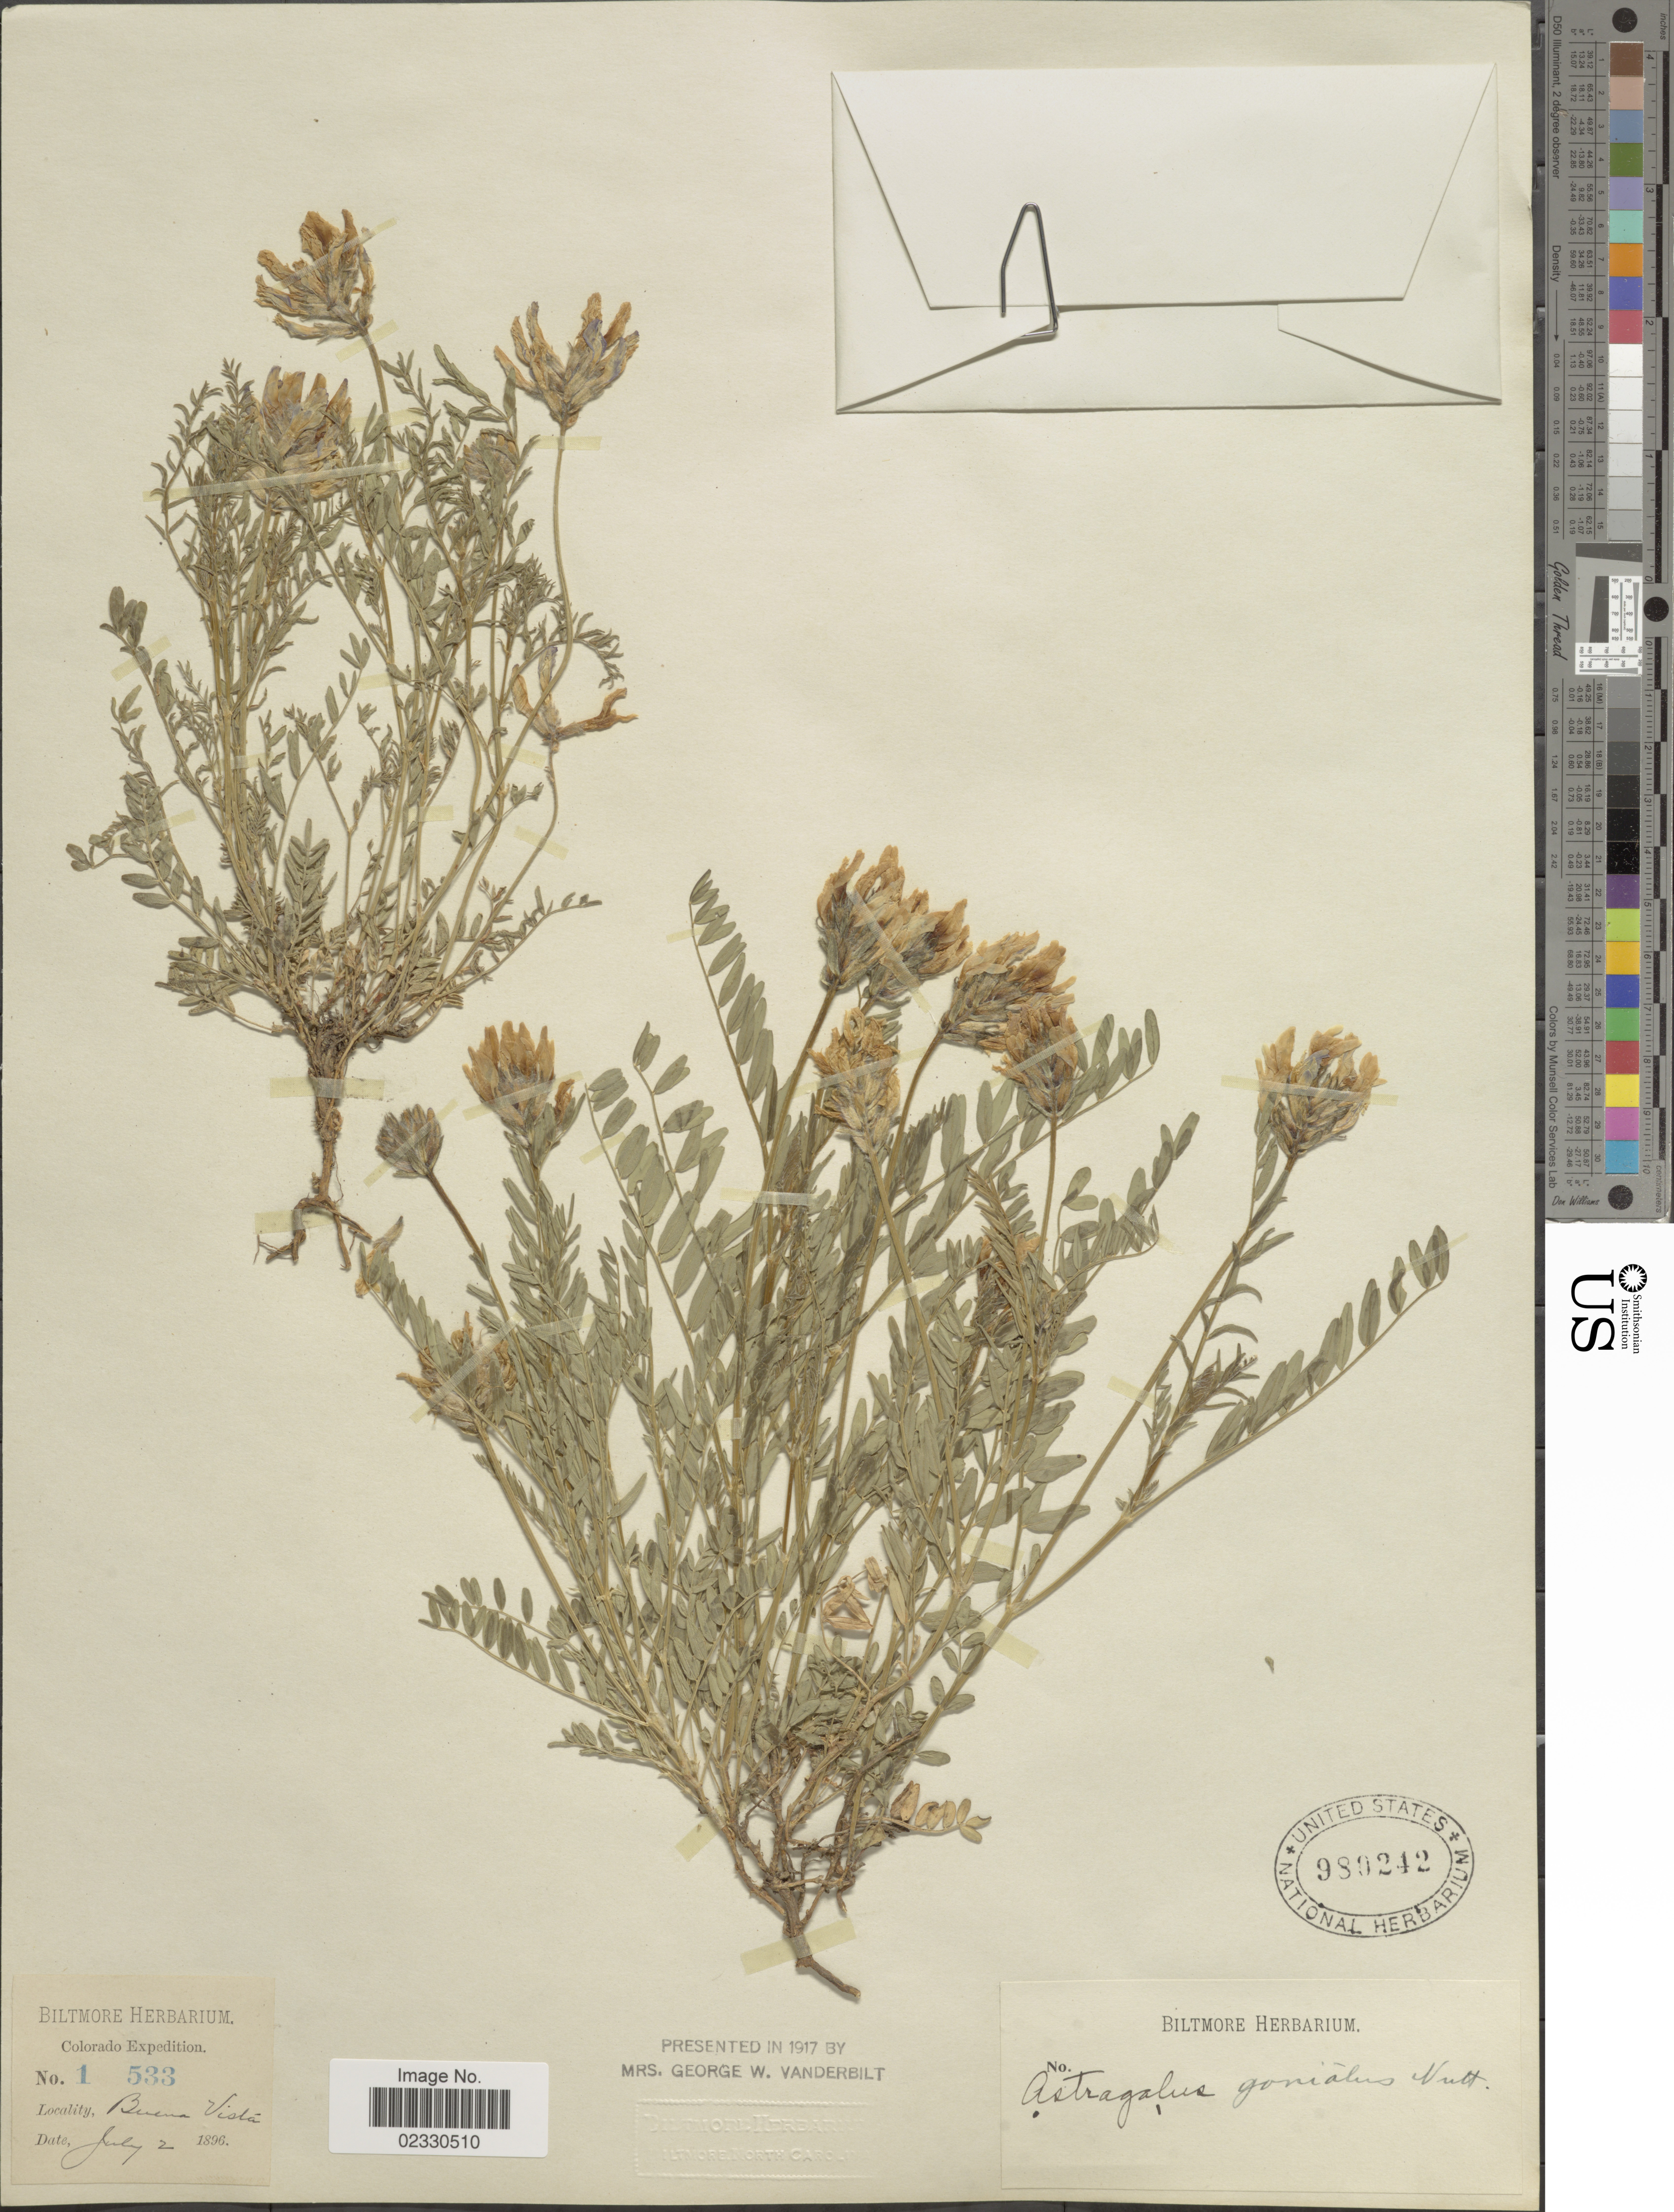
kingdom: Plantae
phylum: Tracheophyta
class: Magnoliopsida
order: Fabales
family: Fabaceae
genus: Astragalus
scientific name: Astragalus dasyglottis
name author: DC.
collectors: ex herb. Biltmore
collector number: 1533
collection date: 1896-07-02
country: United States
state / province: Colorado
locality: Buena Vista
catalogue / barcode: US 980242